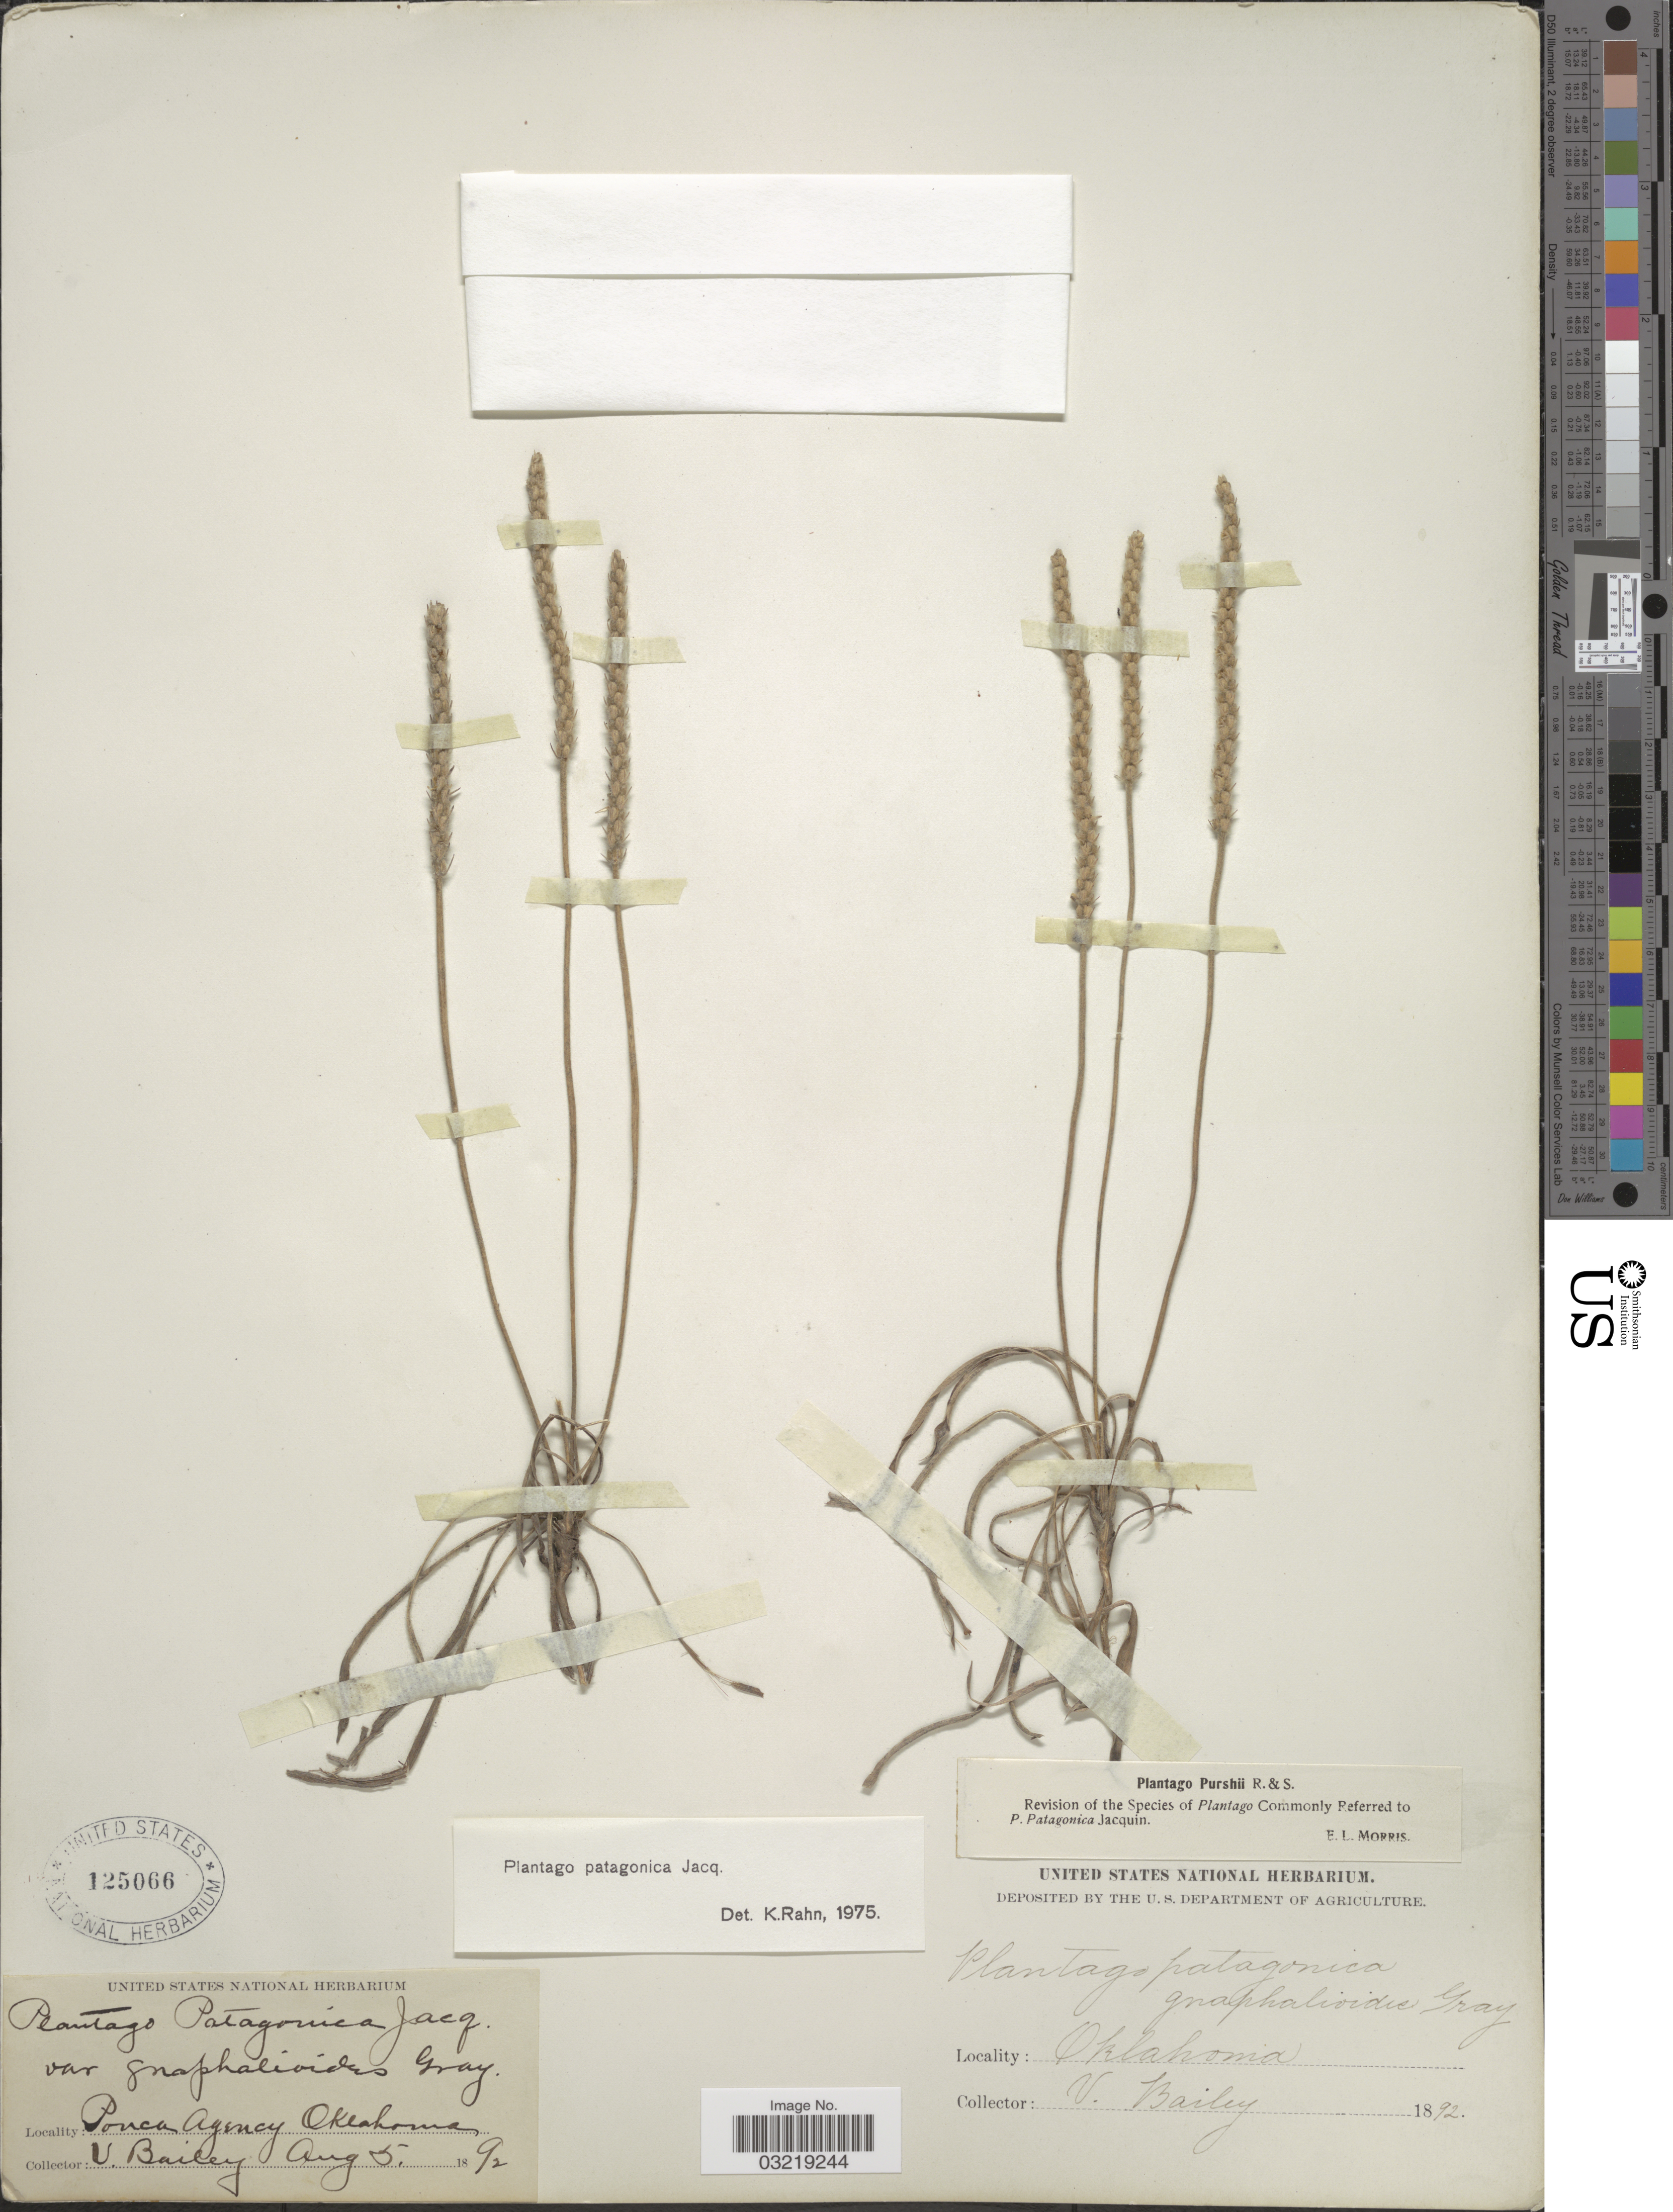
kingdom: Plantae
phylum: Tracheophyta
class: Magnoliopsida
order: Lamiales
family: Plantaginaceae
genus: Plantago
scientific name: Plantago patagonica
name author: Jacq.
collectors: V. L. Bailey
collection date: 1892-08-05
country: United States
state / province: Oklahoma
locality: Ponca Agency.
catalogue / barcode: US 125066